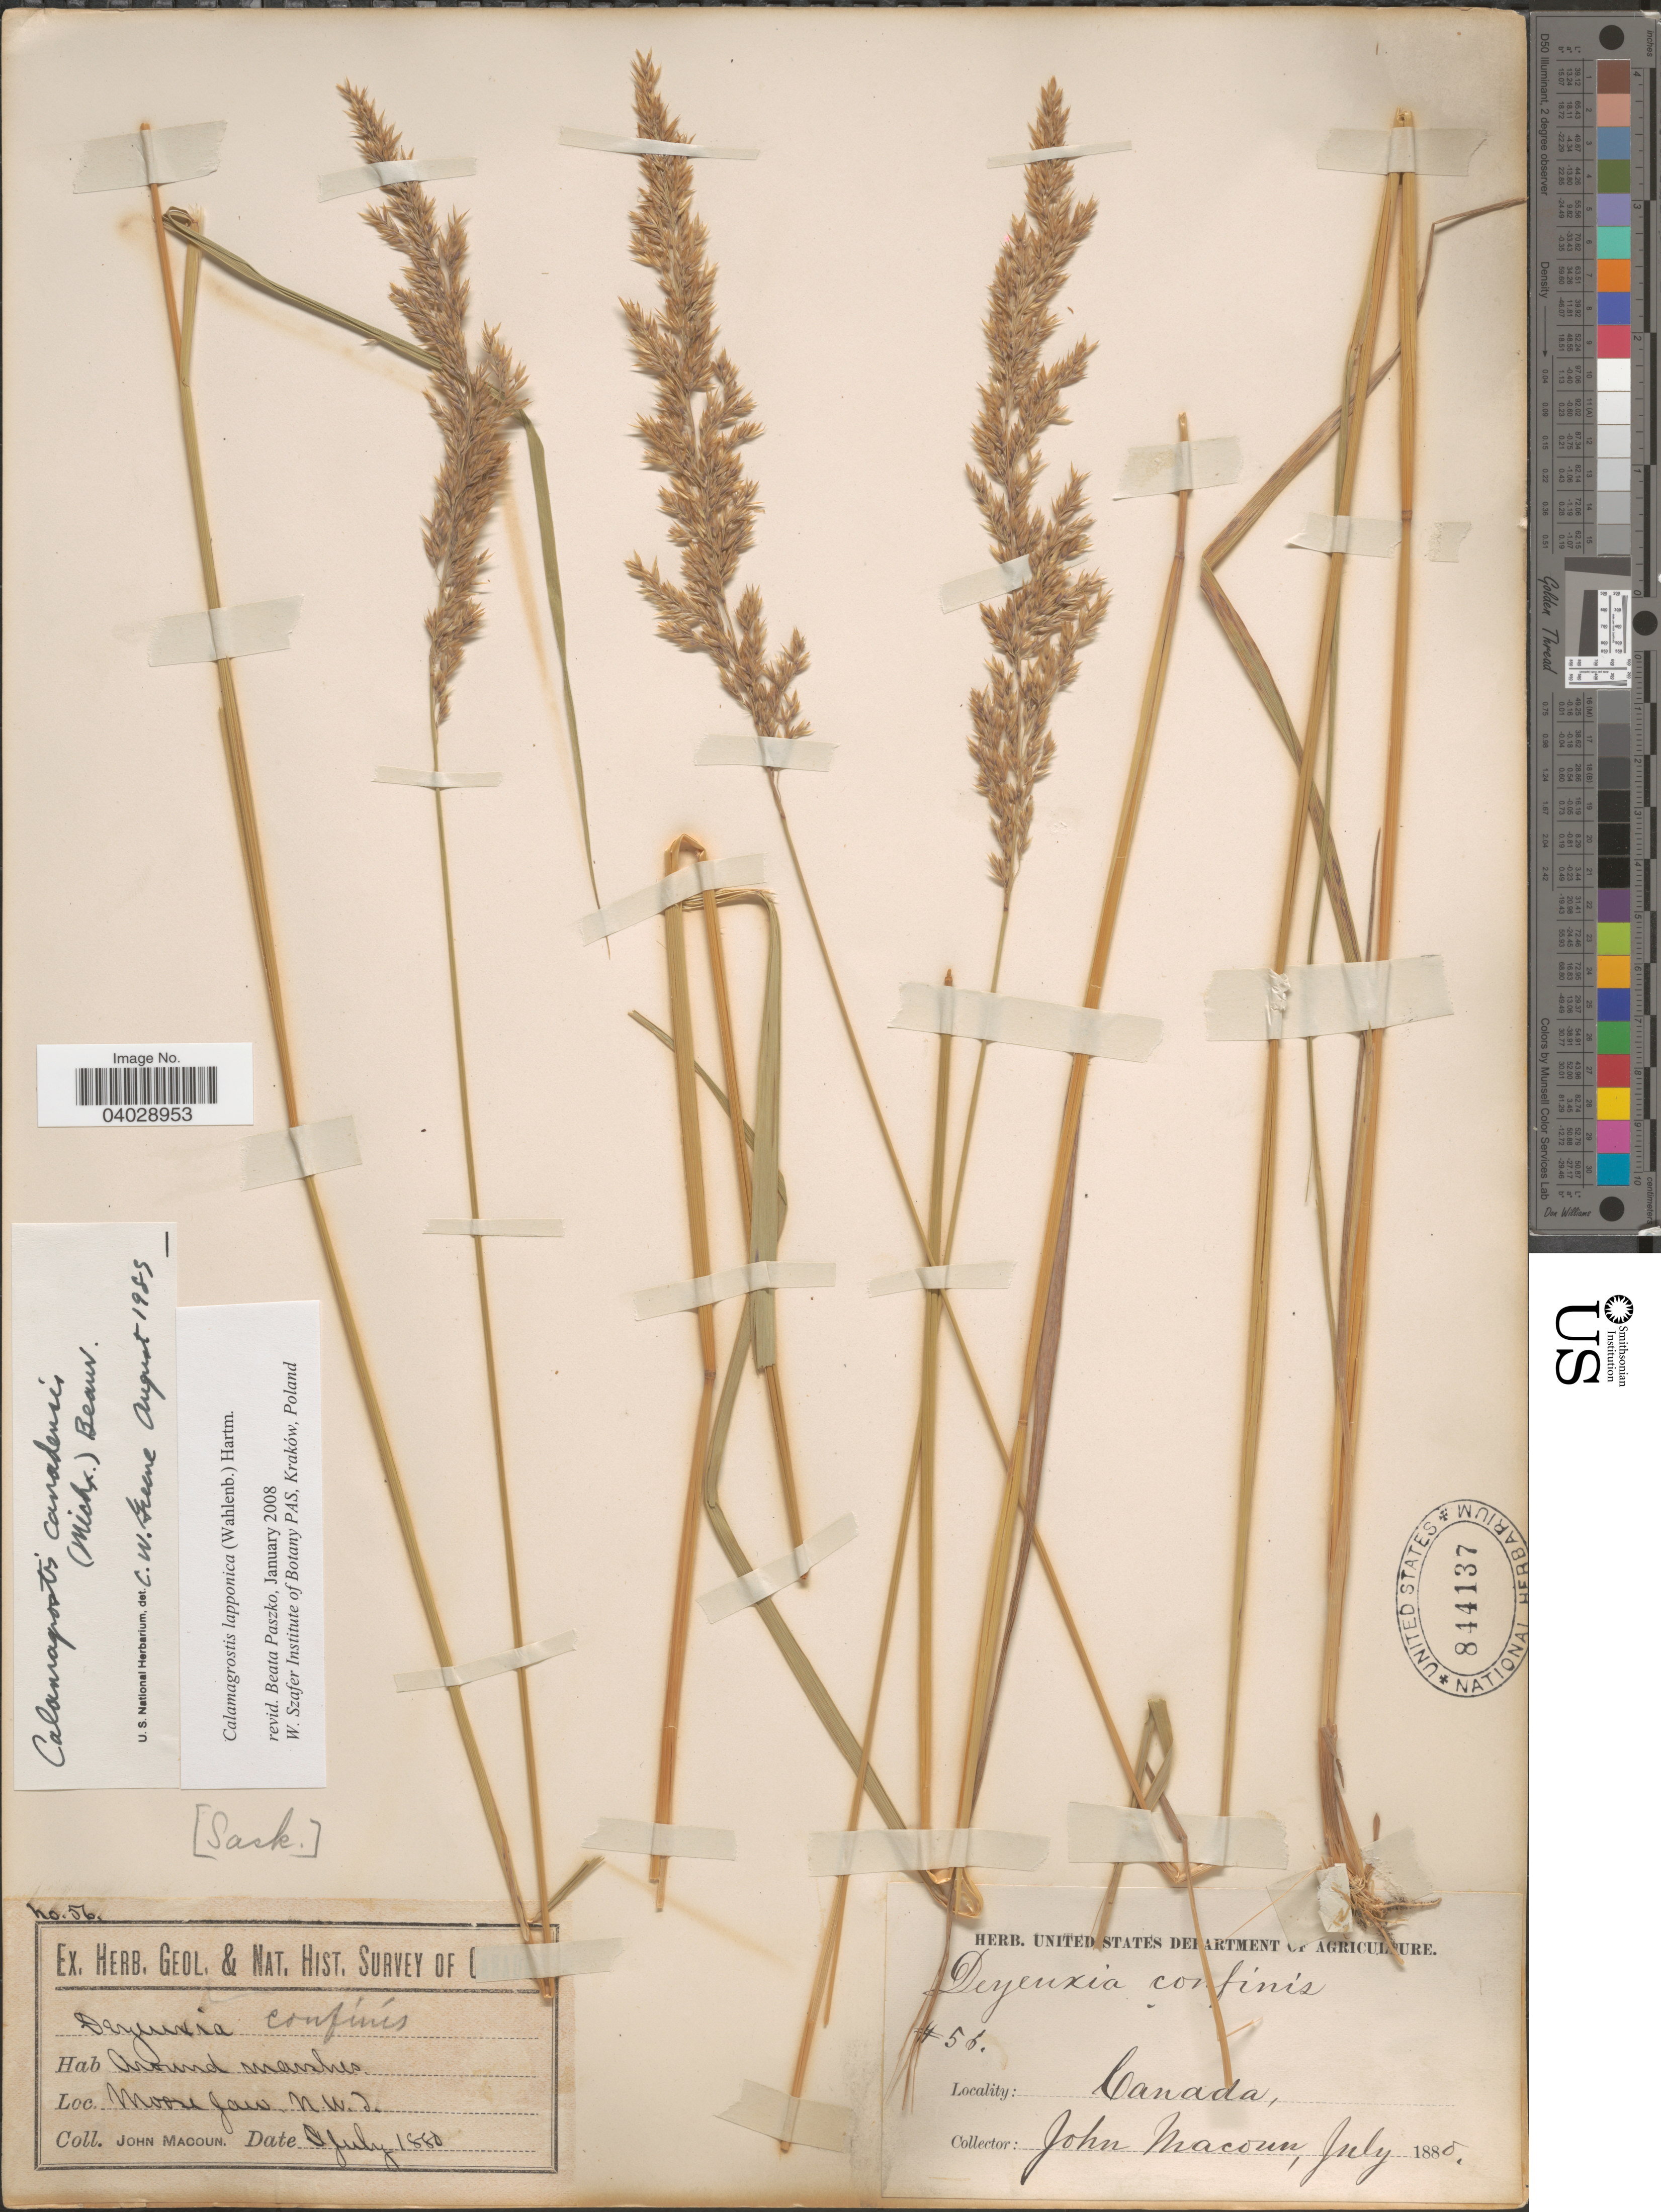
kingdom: Plantae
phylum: Tracheophyta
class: Liliopsida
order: Poales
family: Poaceae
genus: Calamagrostis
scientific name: Calamagrostis lapponica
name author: (Wahlenb.) Hartm.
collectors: J. Macoun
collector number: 56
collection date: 1880-07-08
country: Canada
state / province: Northwest Territories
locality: Sask [unsure placement] Moose Jaw, N. W. T.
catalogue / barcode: US 844137